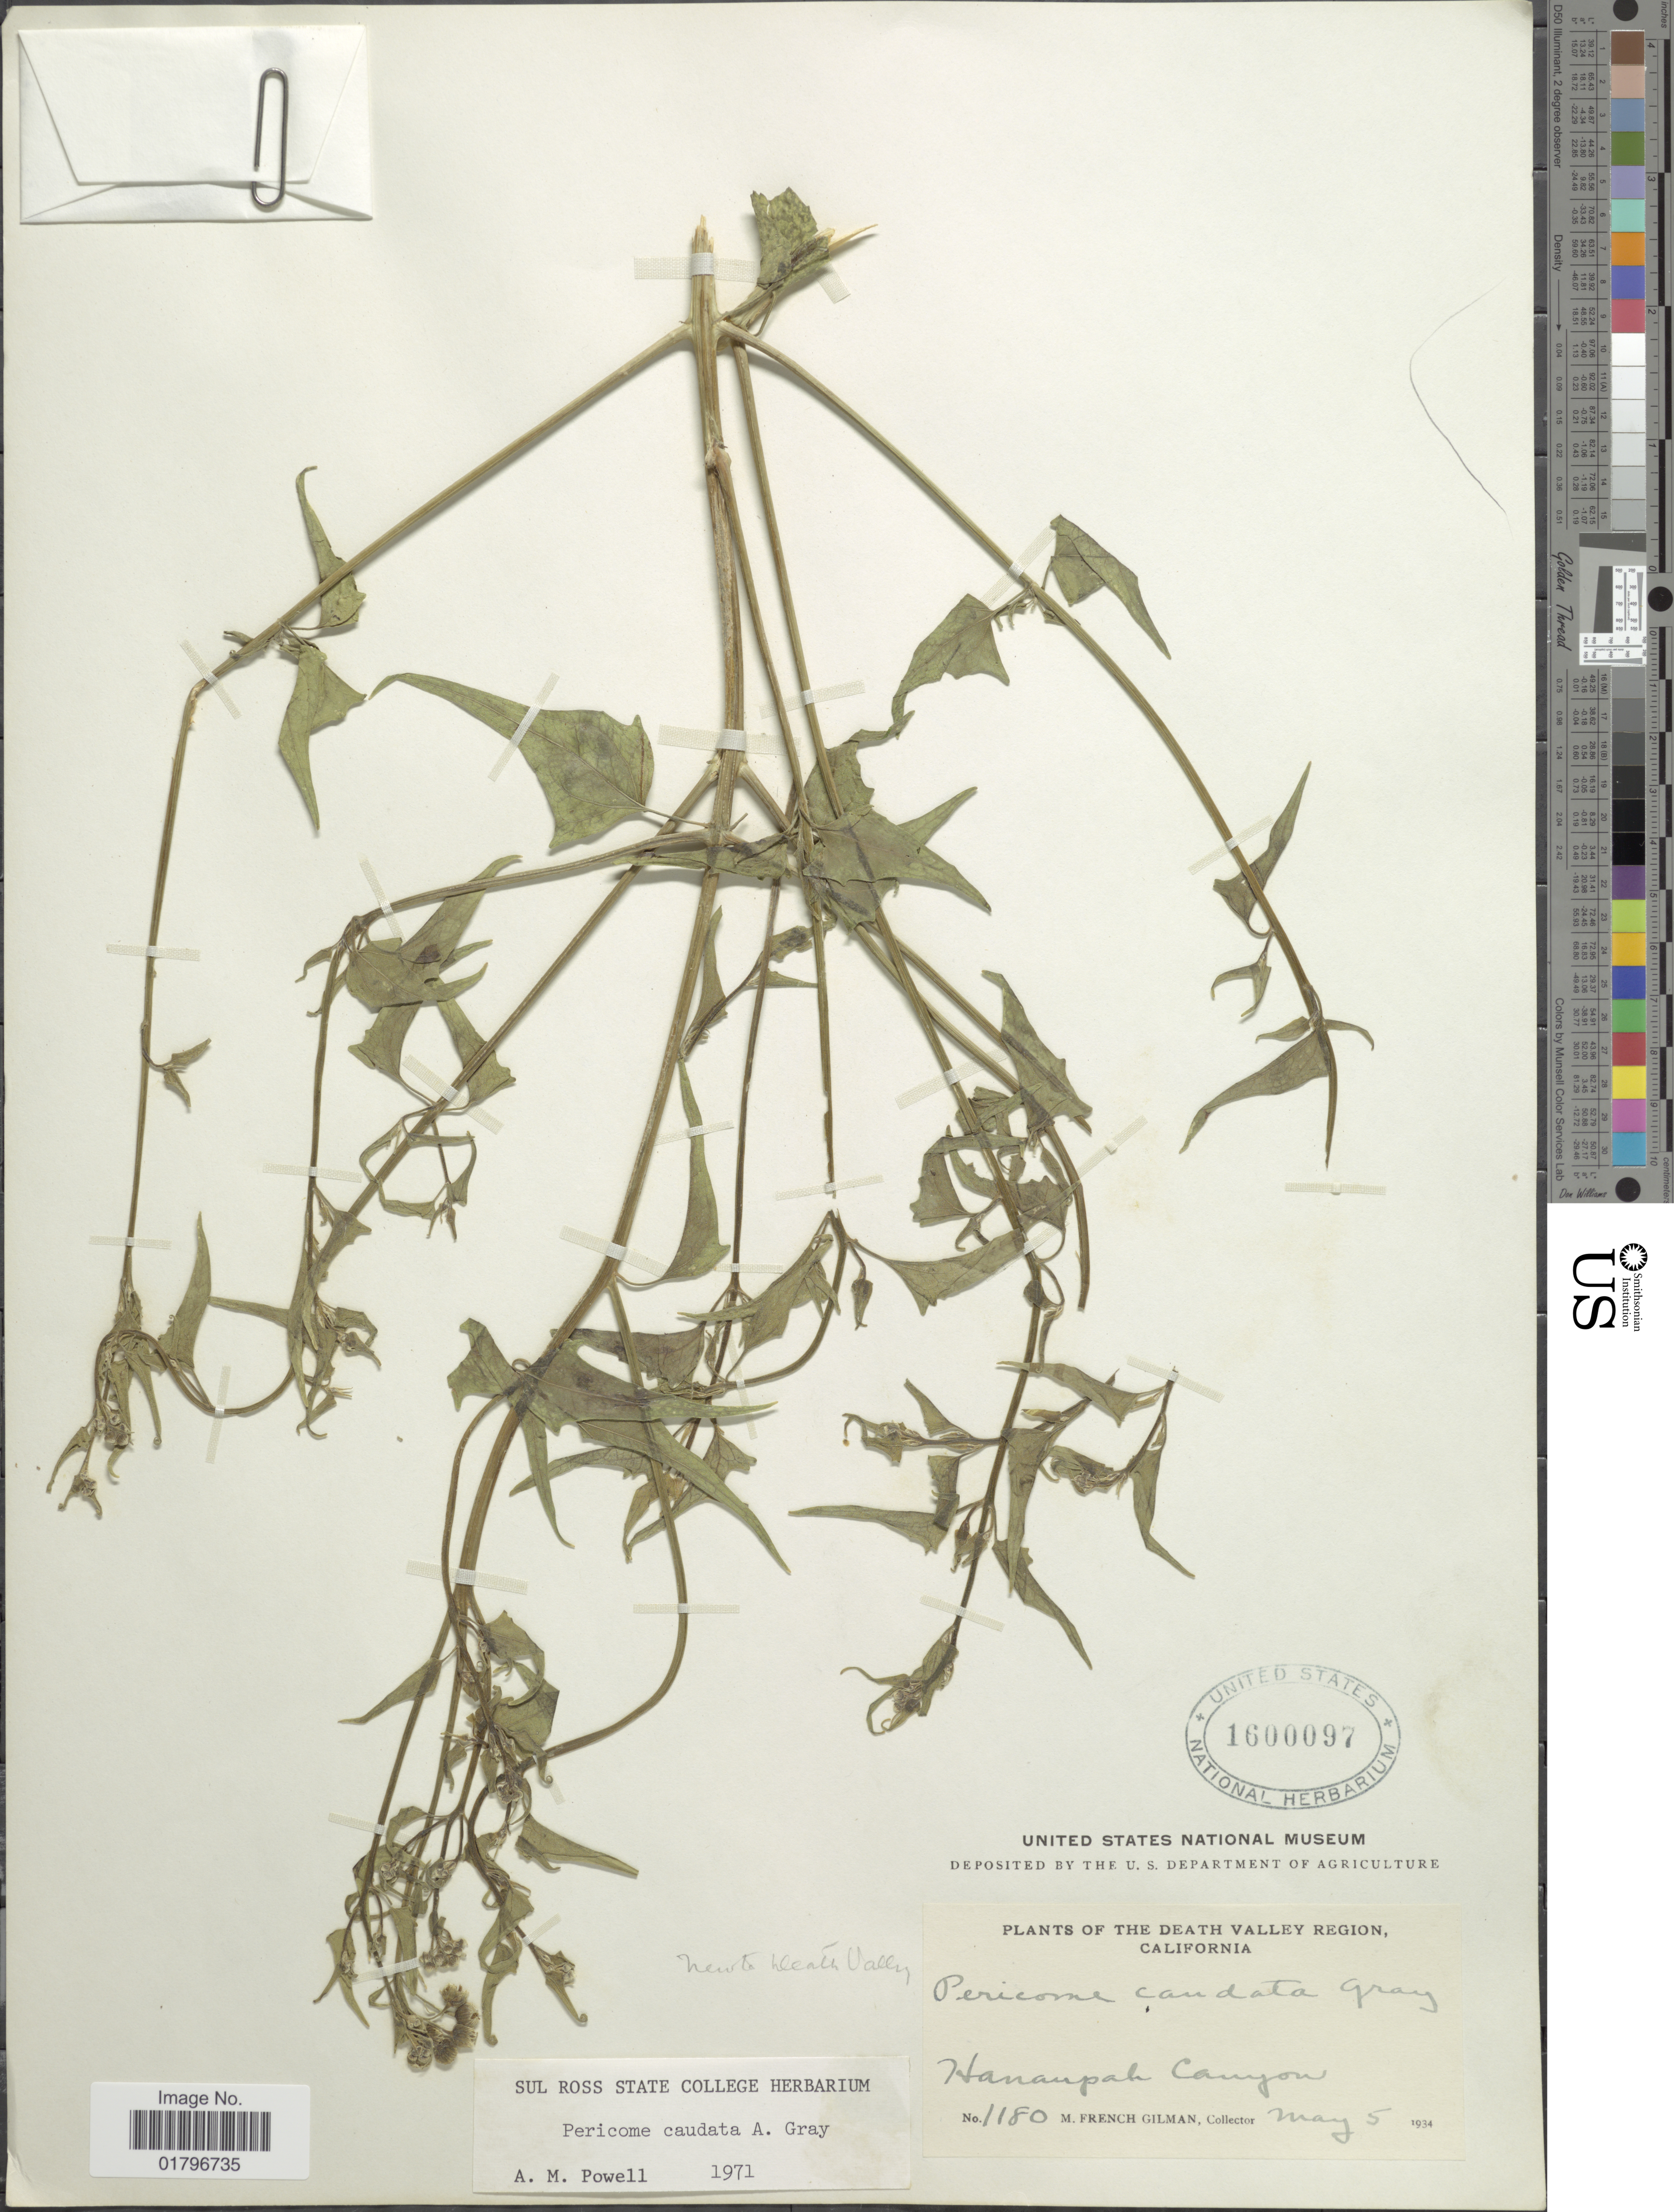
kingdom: Plantae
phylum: Tracheophyta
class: Magnoliopsida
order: Asterales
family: Asteraceae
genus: Pericome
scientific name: Pericome caudata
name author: A. Gray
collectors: M. F. Gilman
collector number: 1180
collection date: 1934-05-05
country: United States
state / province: California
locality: Death Valley Region, California. Hananpah Canyon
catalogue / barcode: US 1600097